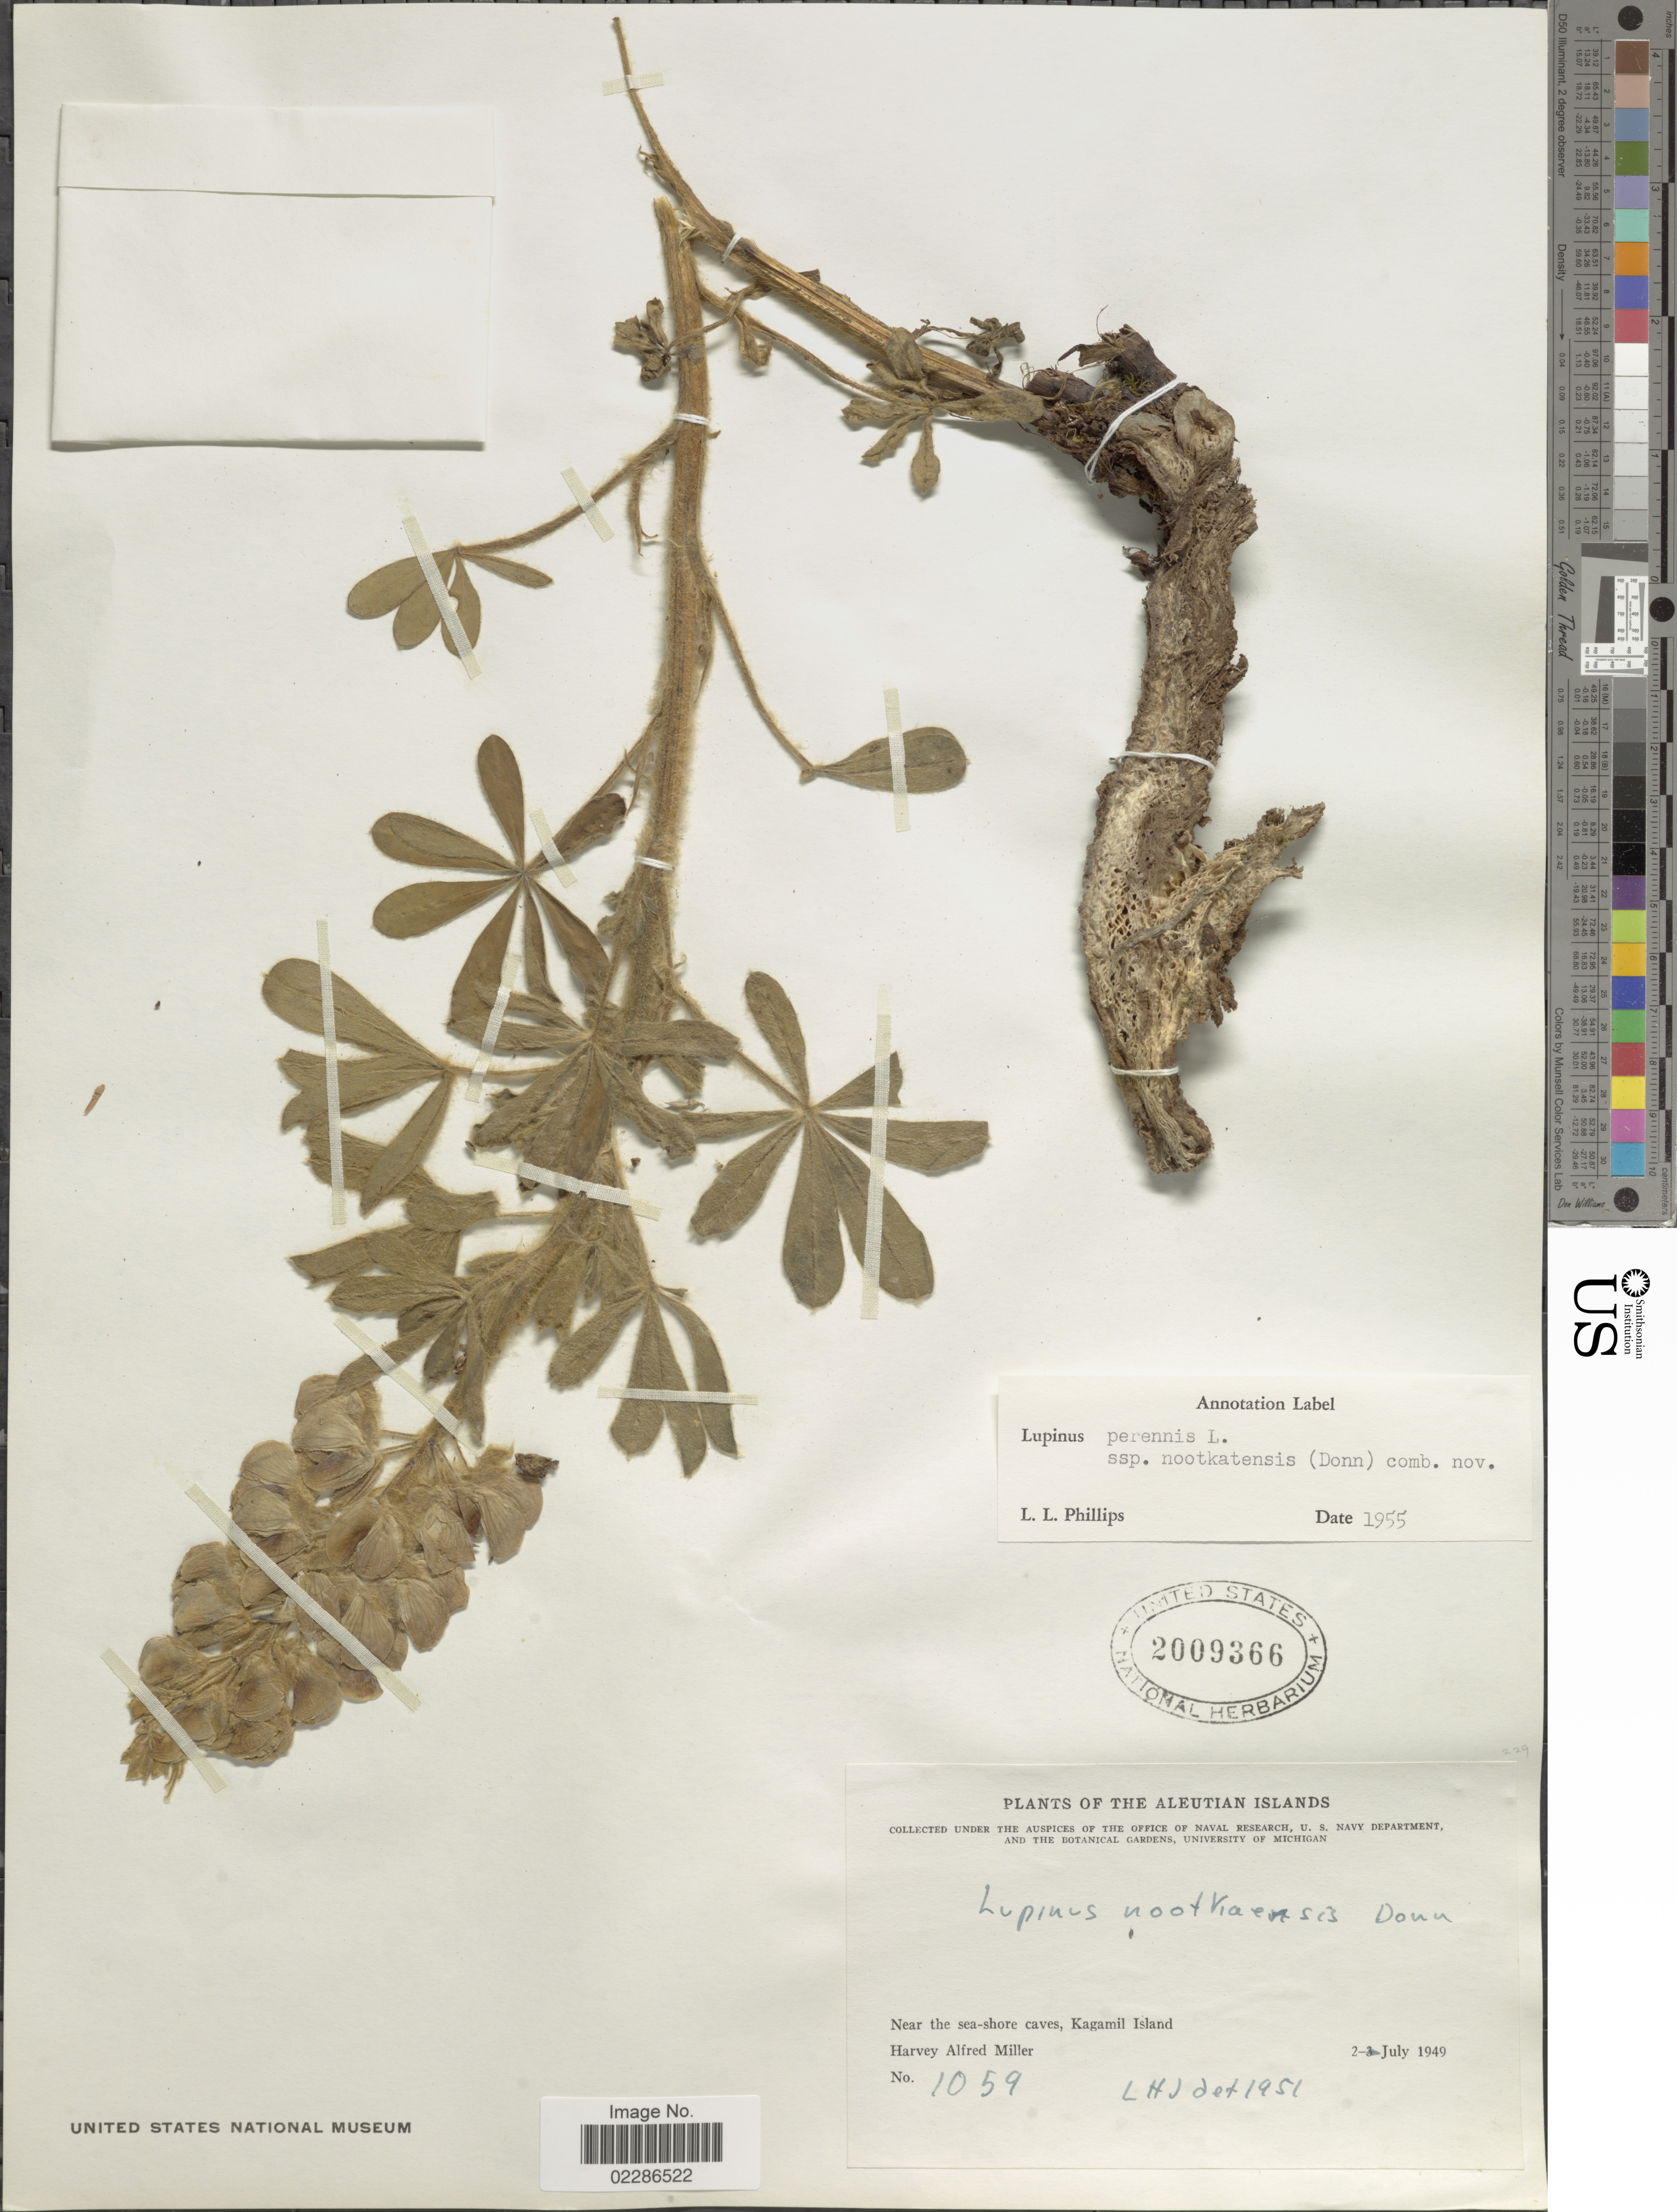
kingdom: Plantae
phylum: Tracheophyta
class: Magnoliopsida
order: Fabales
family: Fabaceae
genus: Lupinus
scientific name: Lupinus nootkatensis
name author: Donn ex Sims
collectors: H. A. Miller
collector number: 1059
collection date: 1949-07-02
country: United States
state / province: Alaska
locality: The Aleutian Island, Near the sea-shore caves, Kagamil Island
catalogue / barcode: US 2009366